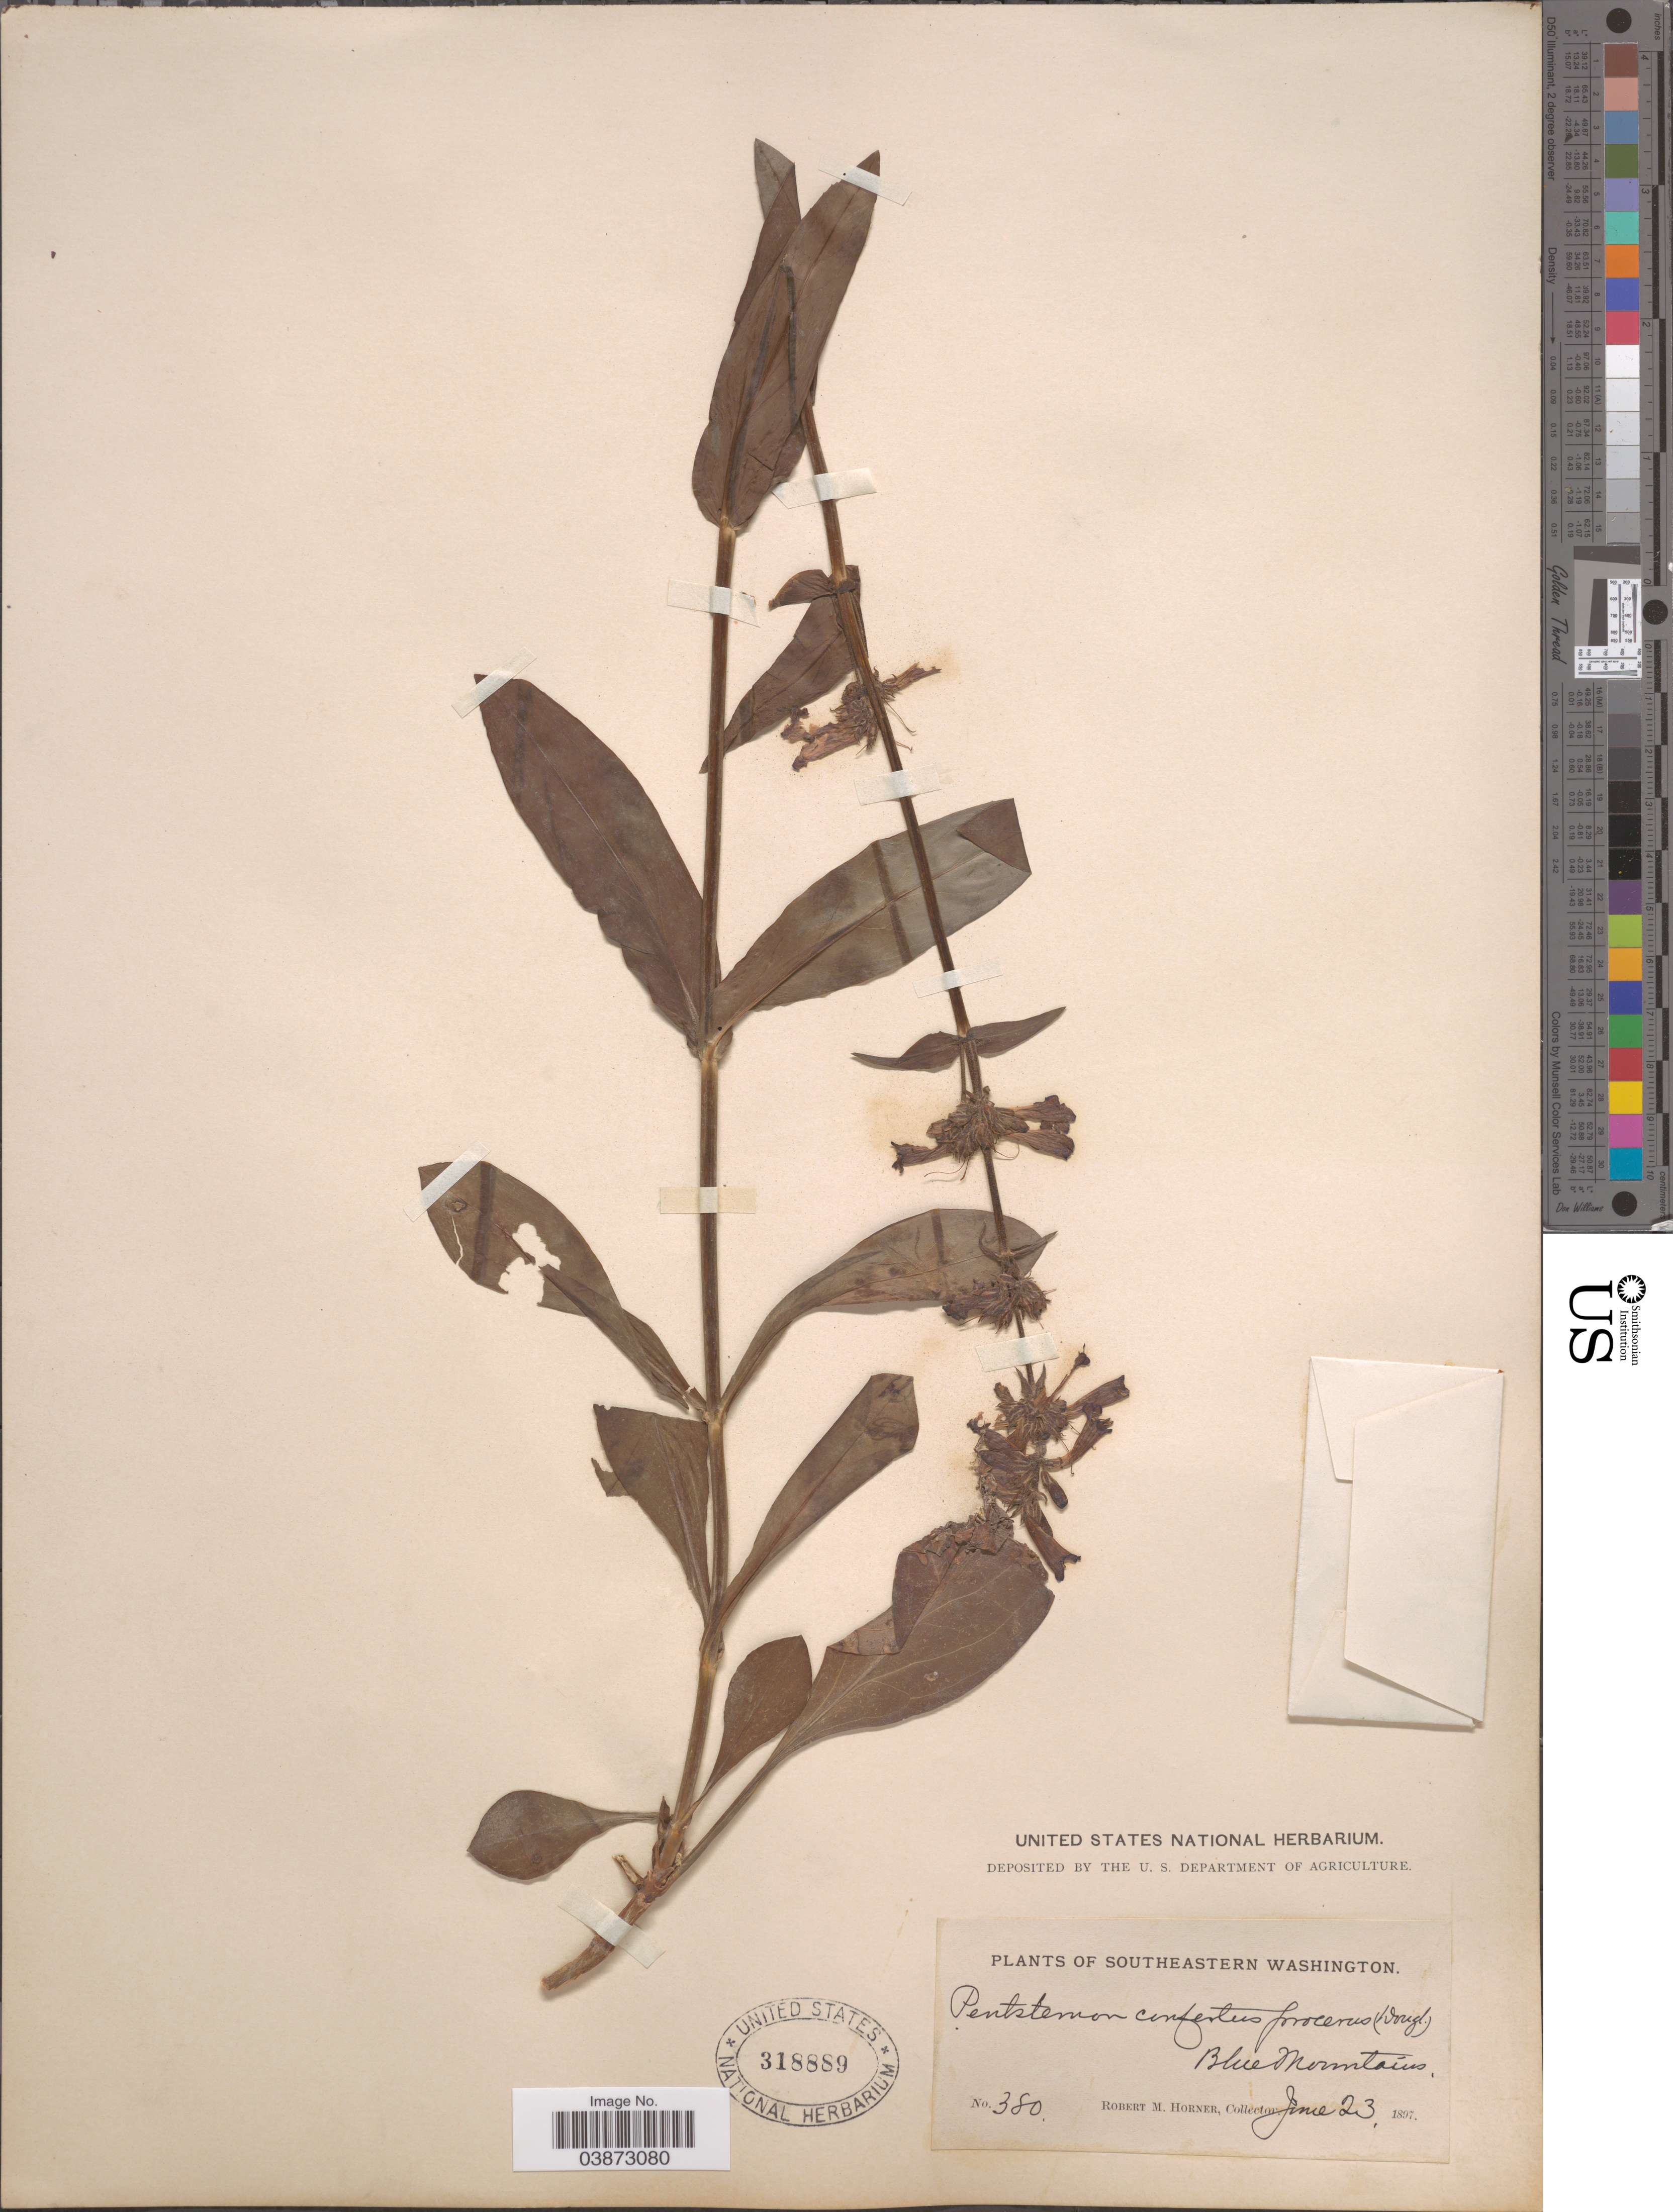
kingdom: Plantae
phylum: Tracheophyta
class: Magnoliopsida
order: Lamiales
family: Plantaginaceae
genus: Penstemon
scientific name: Penstemon attenuatus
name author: Douglas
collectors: R. Horner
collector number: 380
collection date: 1897-06-23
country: United States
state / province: Washington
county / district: Clallam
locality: Southeastern Washington. Blue Mountains.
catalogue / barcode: US 318889